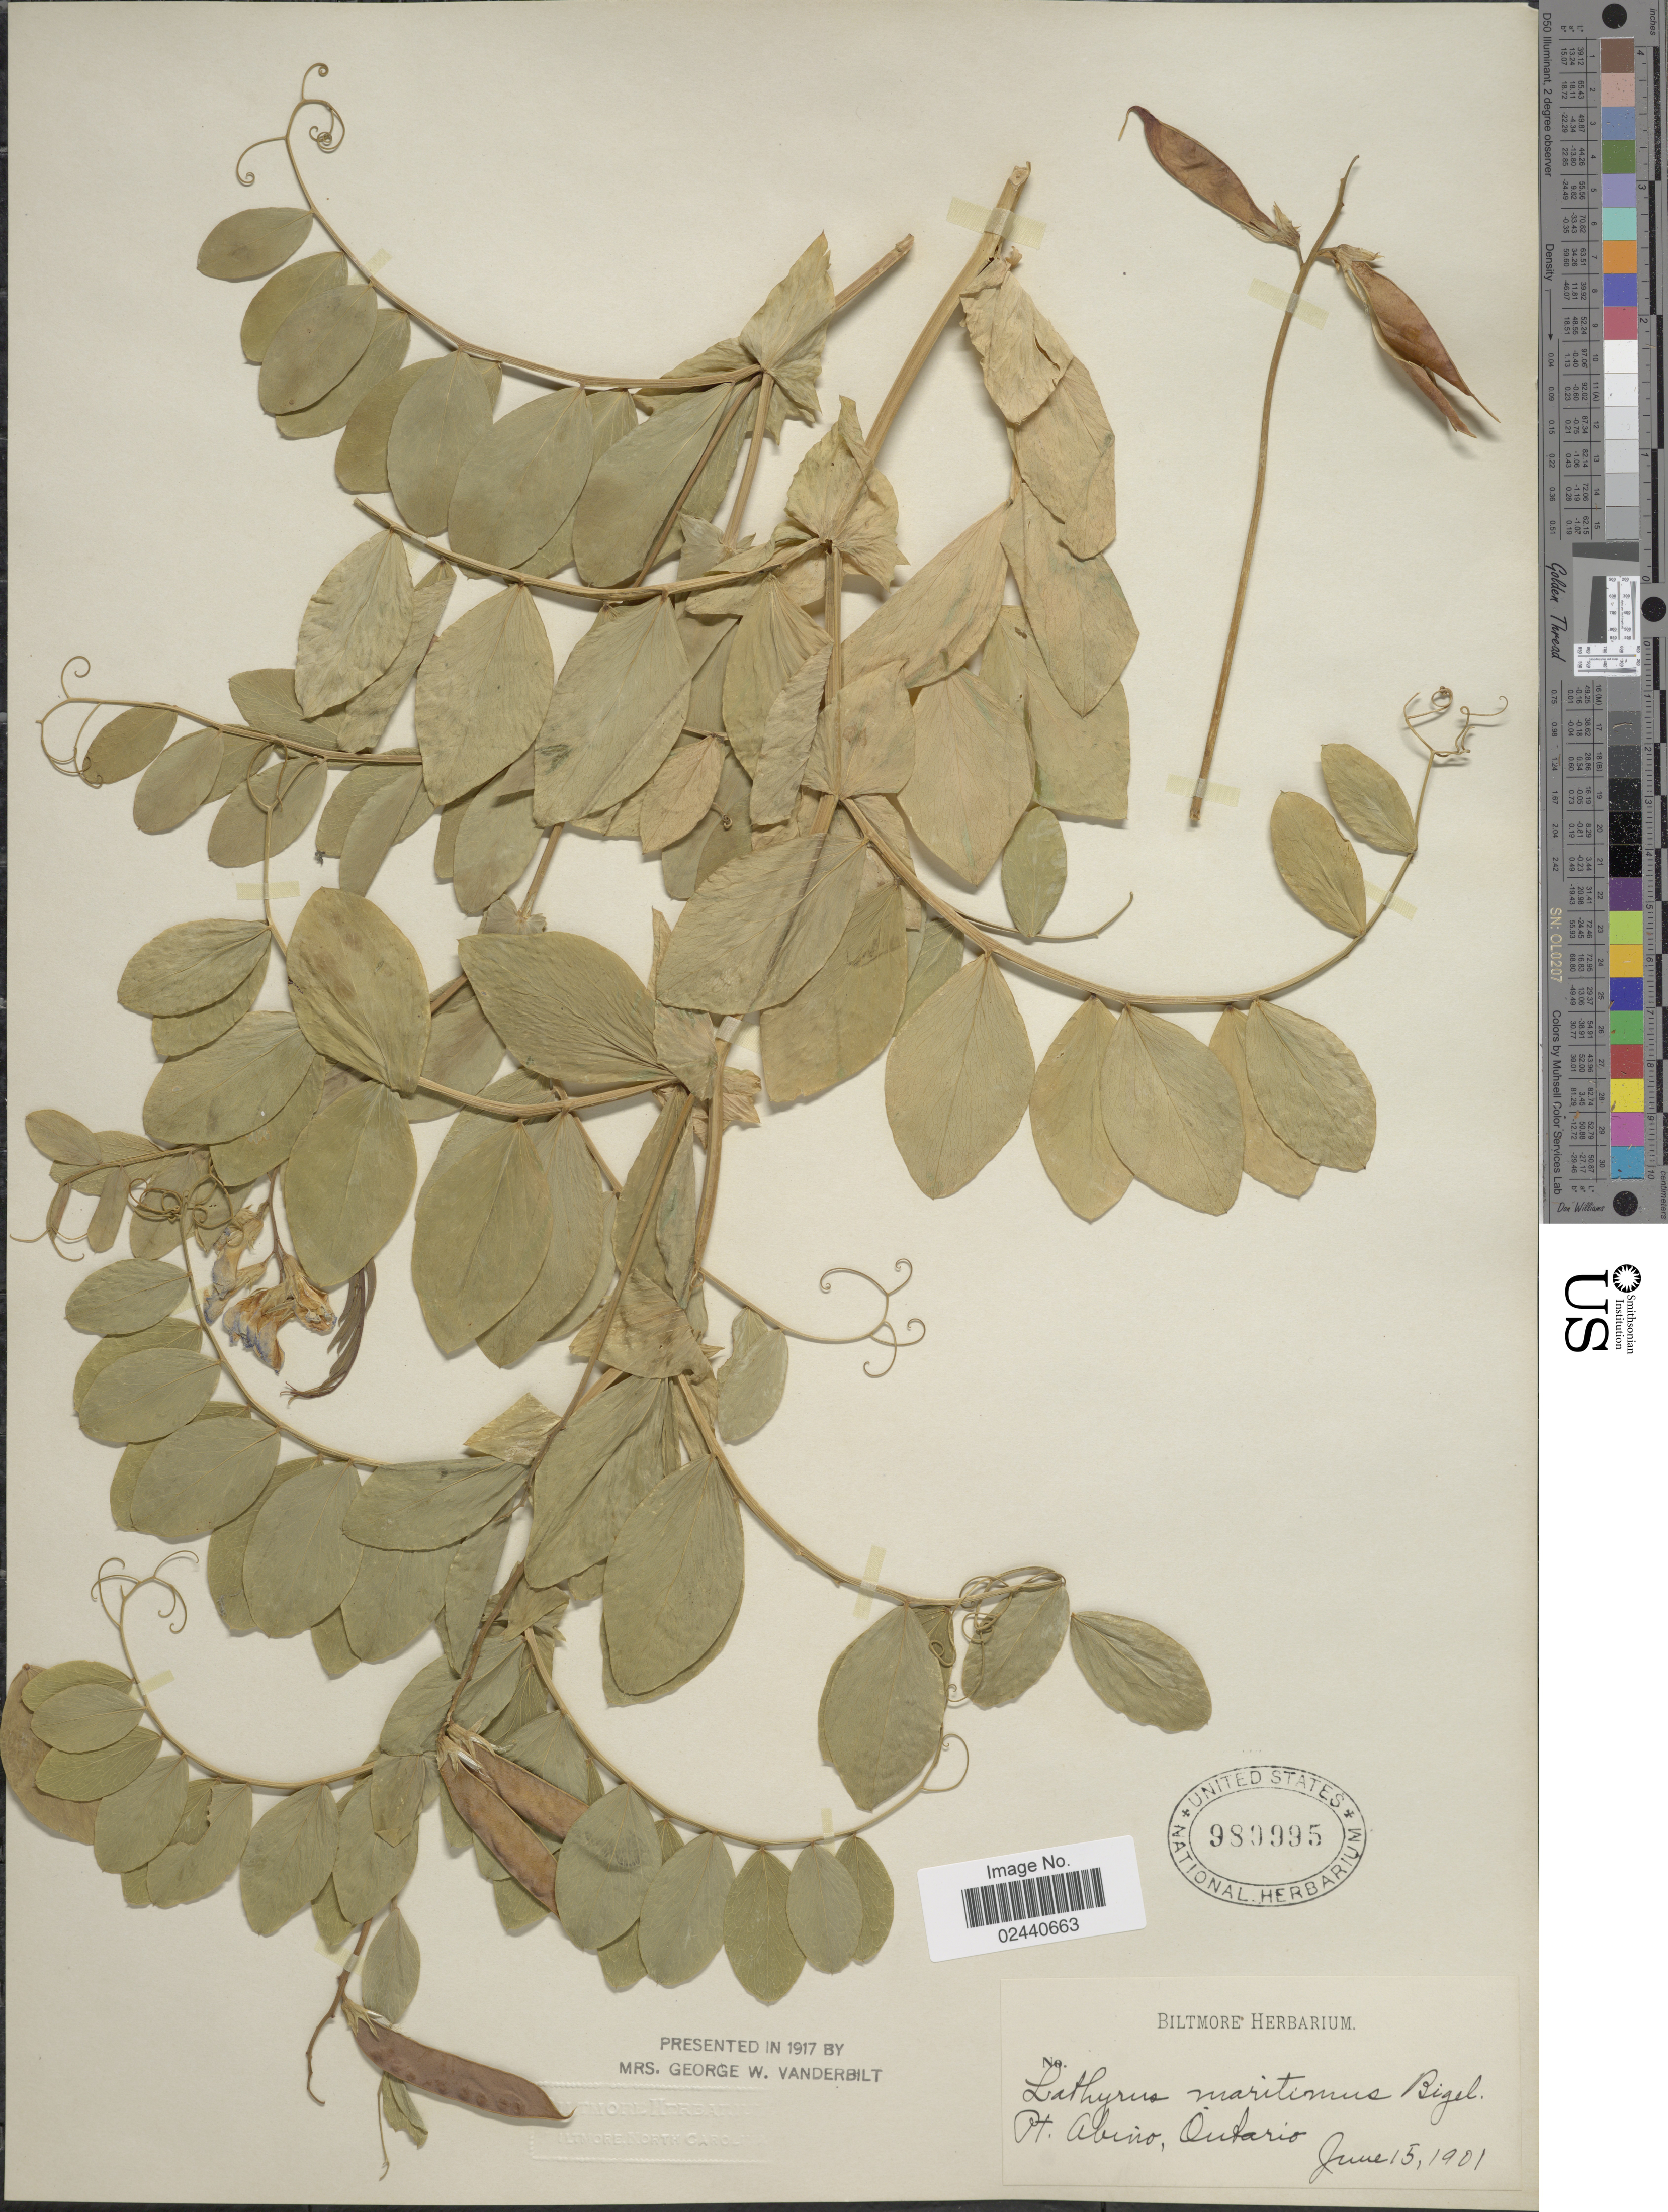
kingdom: Plantae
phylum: Tracheophyta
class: Magnoliopsida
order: Fabales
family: Fabaceae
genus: Lathyrus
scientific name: Lathyrus japonicus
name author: Willd.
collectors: ex herb. Biltmore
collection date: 1901-06-15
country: Canada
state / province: Ontario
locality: Pt. Abino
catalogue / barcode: US 989995